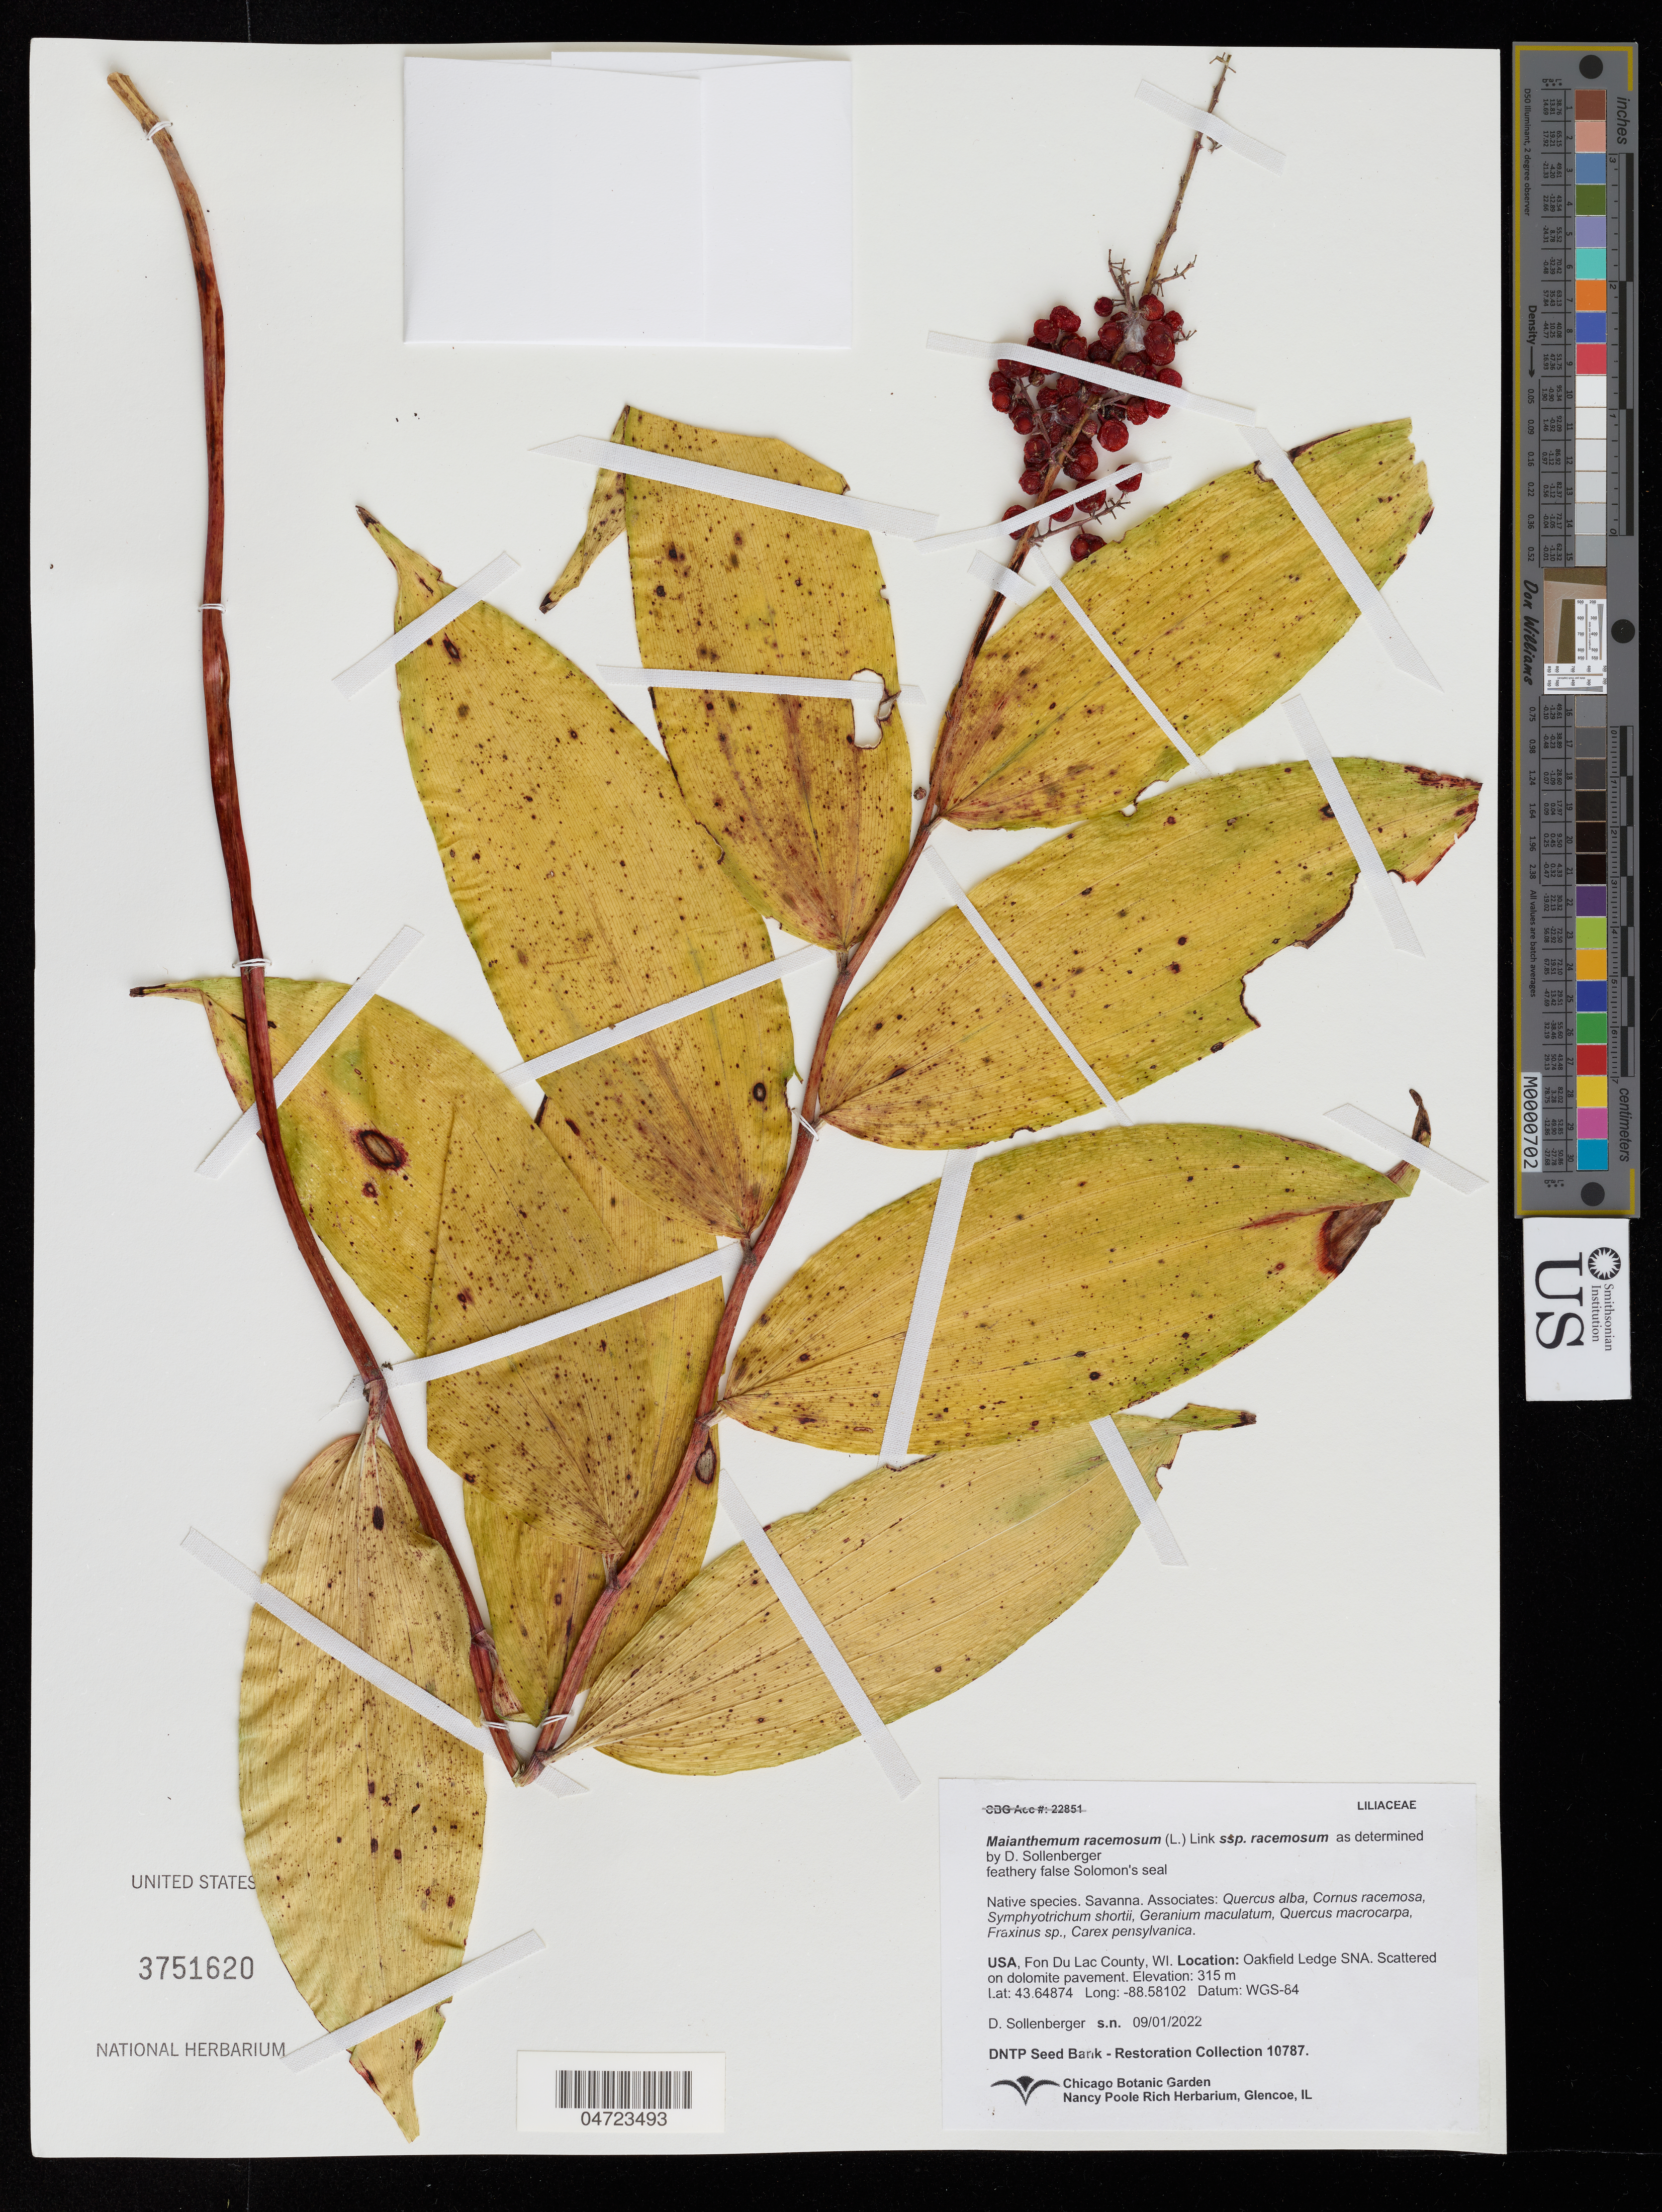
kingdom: Plantae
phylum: Tracheophyta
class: Liliopsida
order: Asparagales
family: Asparagaceae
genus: Maianthemum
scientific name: Maianthemum racemosum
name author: (L.) Link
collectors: D. Sollenberger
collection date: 2022-09-01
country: United States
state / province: Wisconsin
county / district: Fon Du Lac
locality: Fon Du Lac County. Oakfield Ledge SNA.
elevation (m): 315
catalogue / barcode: US 3751620